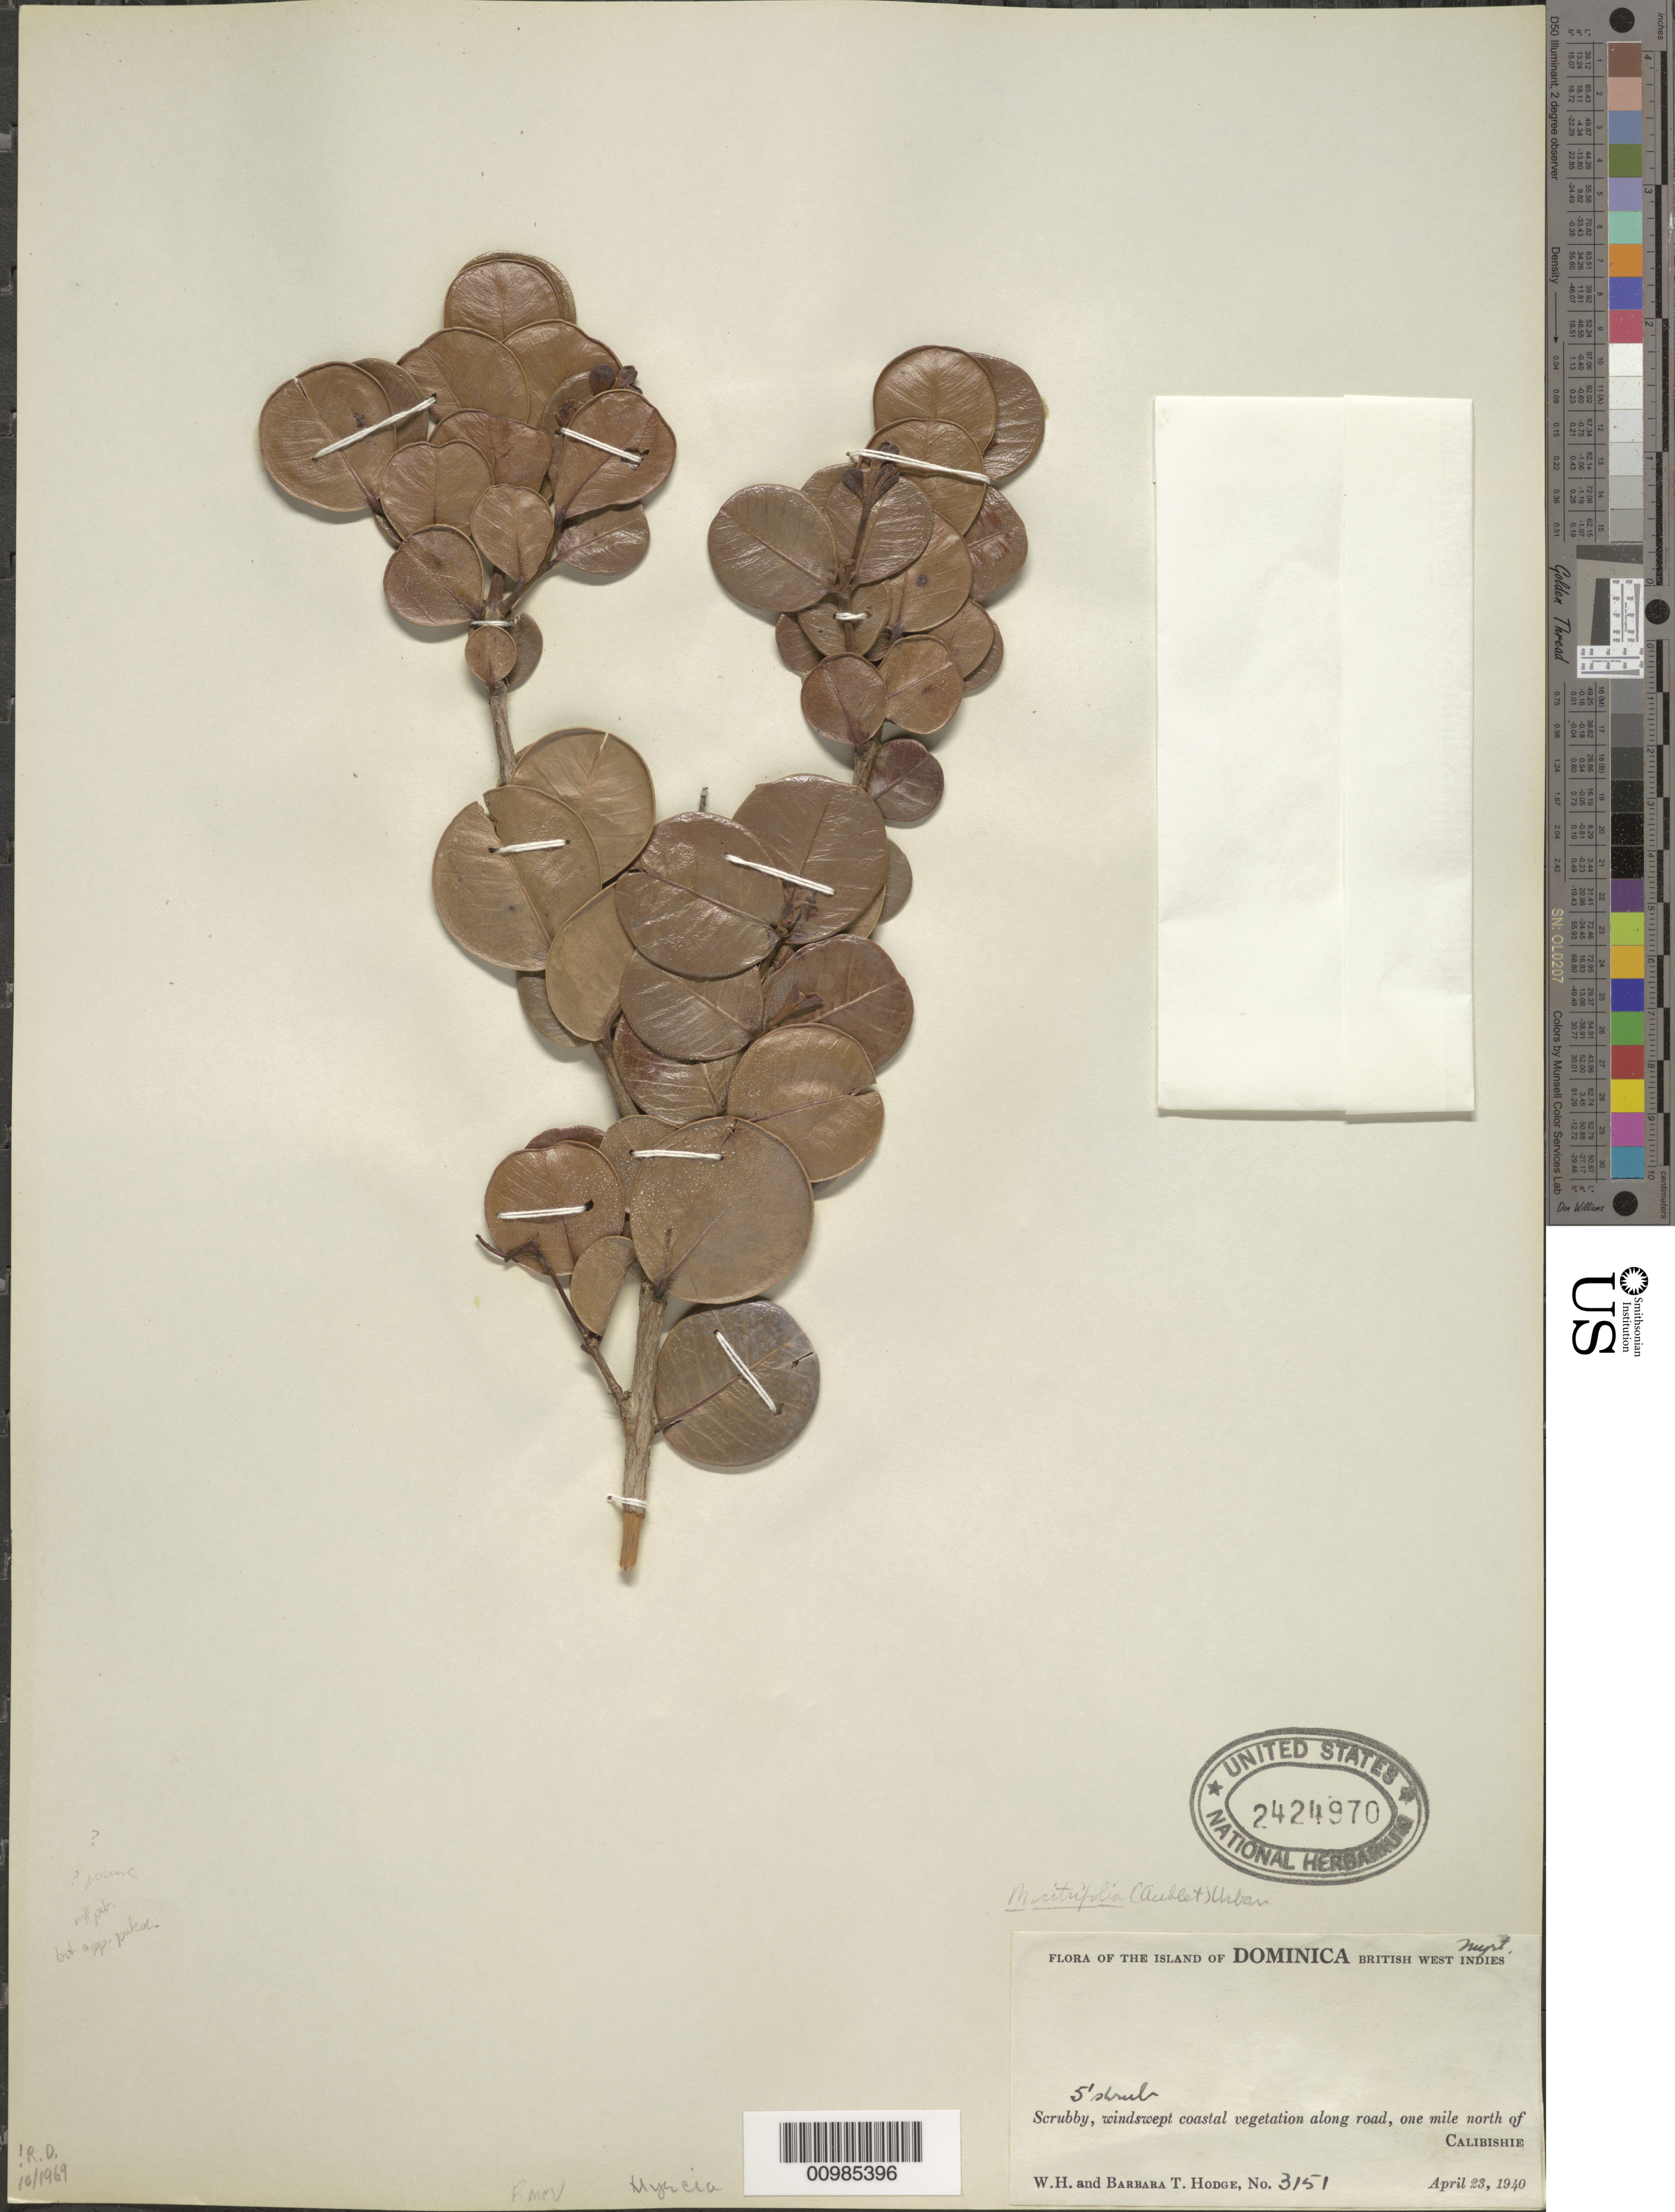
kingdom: Plantae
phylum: Tracheophyta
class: Magnoliopsida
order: Myrtales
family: Myrtaceae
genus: Myrcia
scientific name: Myrcia citrifolia var. citrifolia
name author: (Aubl.) Urb.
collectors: W. Hodge & B. Hodge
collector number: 3151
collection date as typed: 23 Apr 1940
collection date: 1940-04-23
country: Dominica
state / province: St. Andrew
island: Dominica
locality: Along road, 1 mile N of Calibishie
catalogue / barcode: US 2424970